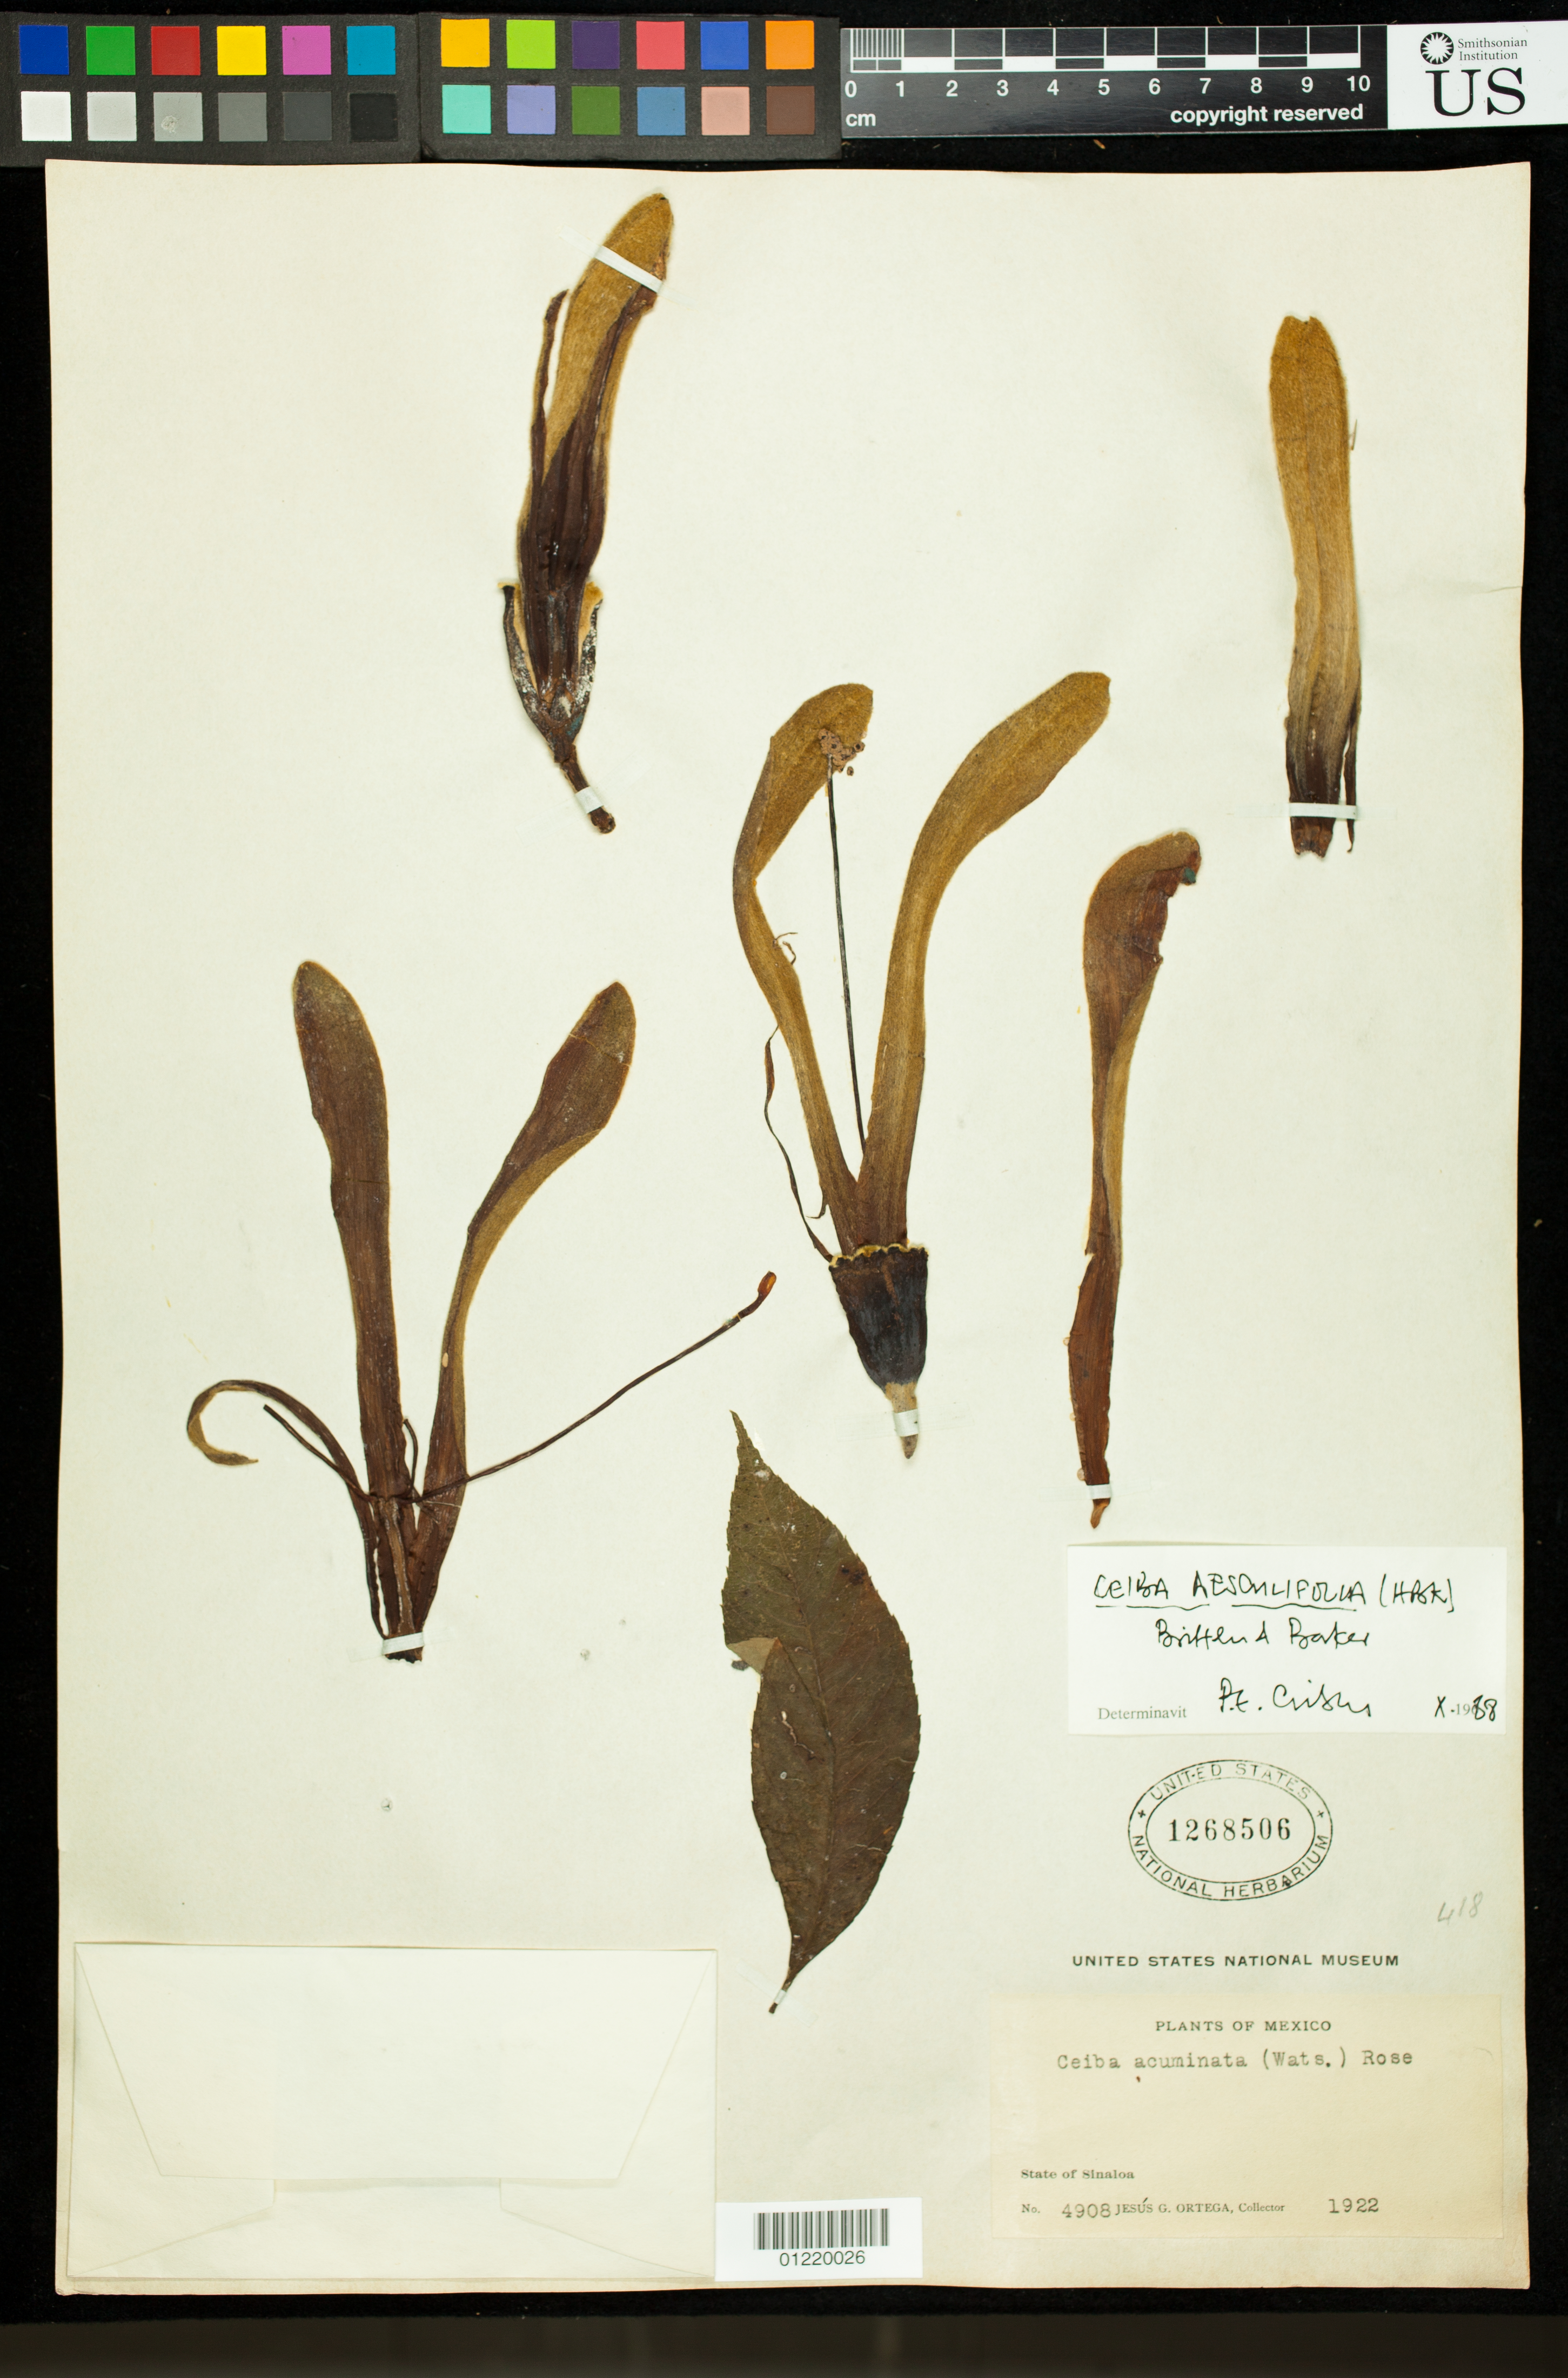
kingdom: Plantae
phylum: Tracheophyta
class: Magnoliopsida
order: Malvales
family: Malvaceae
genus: Ceiba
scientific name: Ceiba aesculifolia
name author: (Kunth) Britten & Baker f.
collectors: J. Ortega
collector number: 4908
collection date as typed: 1922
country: Mexico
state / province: Sinaloa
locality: State of Sinaloa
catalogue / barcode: US 1268506